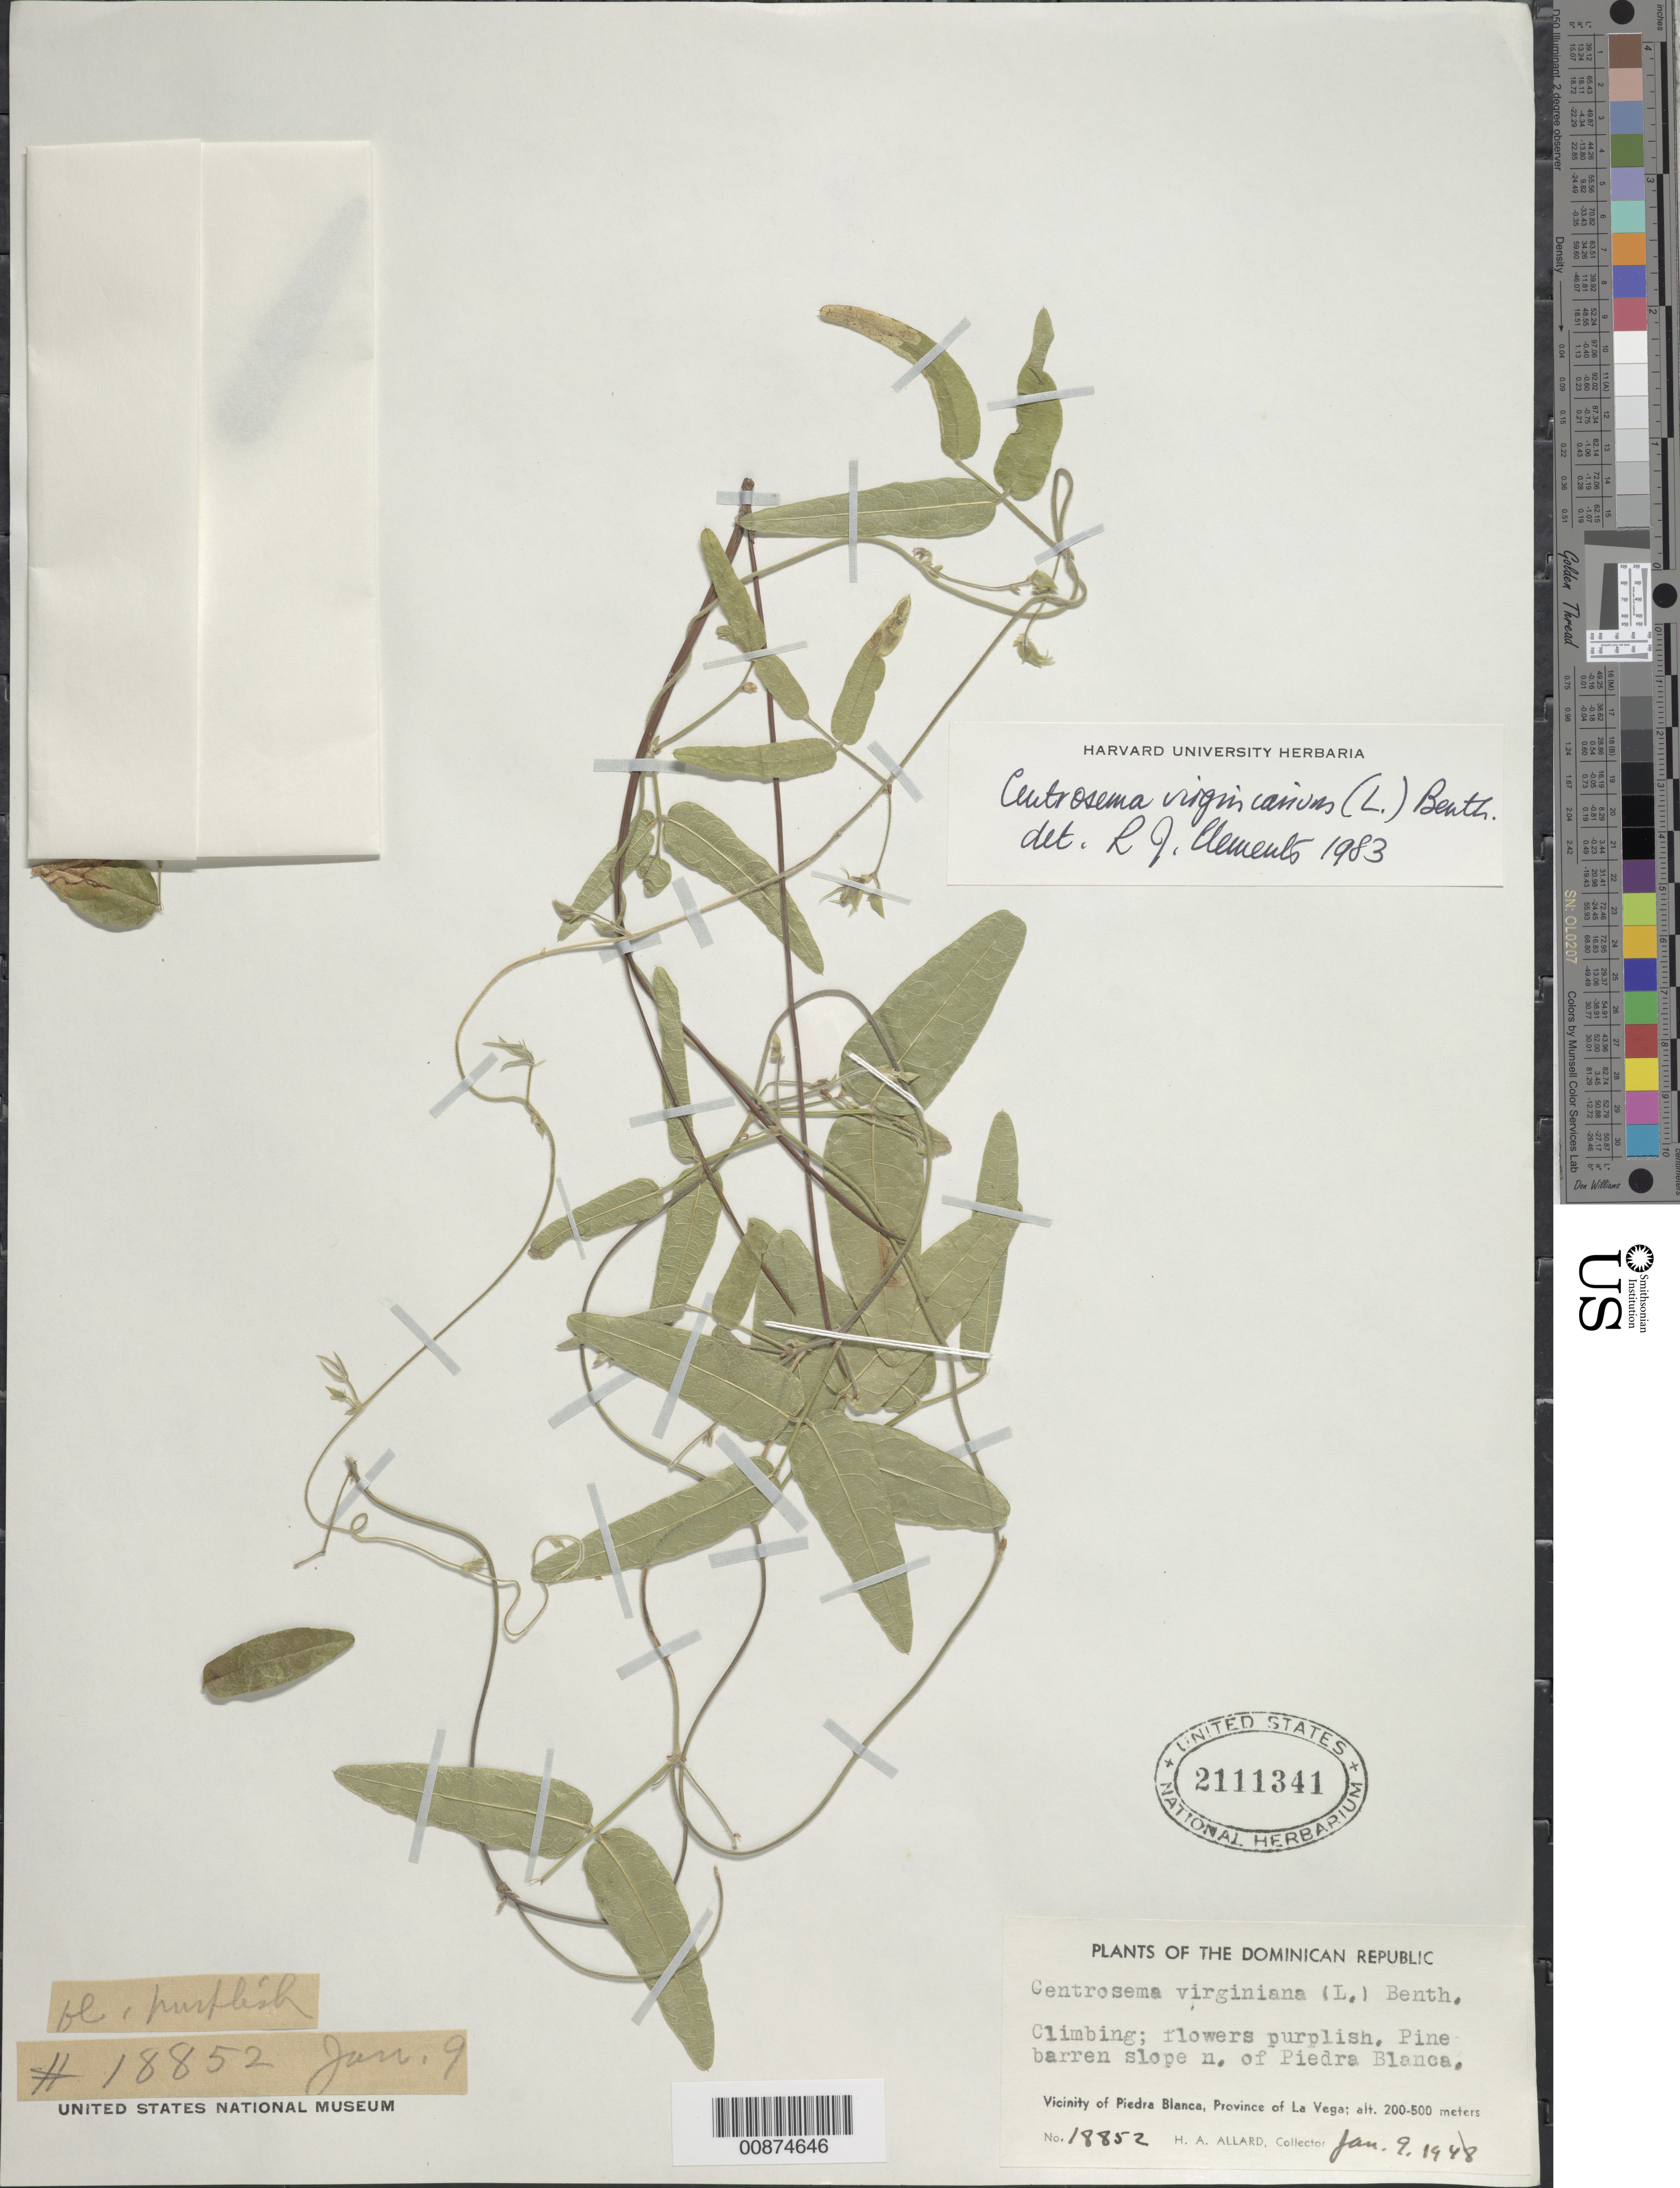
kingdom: Plantae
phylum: Tracheophyta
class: Magnoliopsida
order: Fabales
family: Fabaceae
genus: Centrosema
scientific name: Centrosema virginianum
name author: (L.) Benth.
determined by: Clements, R. J.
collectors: H. A. Allard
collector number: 18852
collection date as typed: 09 Jan 1948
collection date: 1948-01-09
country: Dominican Republic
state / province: La Vega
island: Hispaniola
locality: N of Piedra Blanca.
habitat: Pine barren slope.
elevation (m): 200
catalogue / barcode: US 2111341